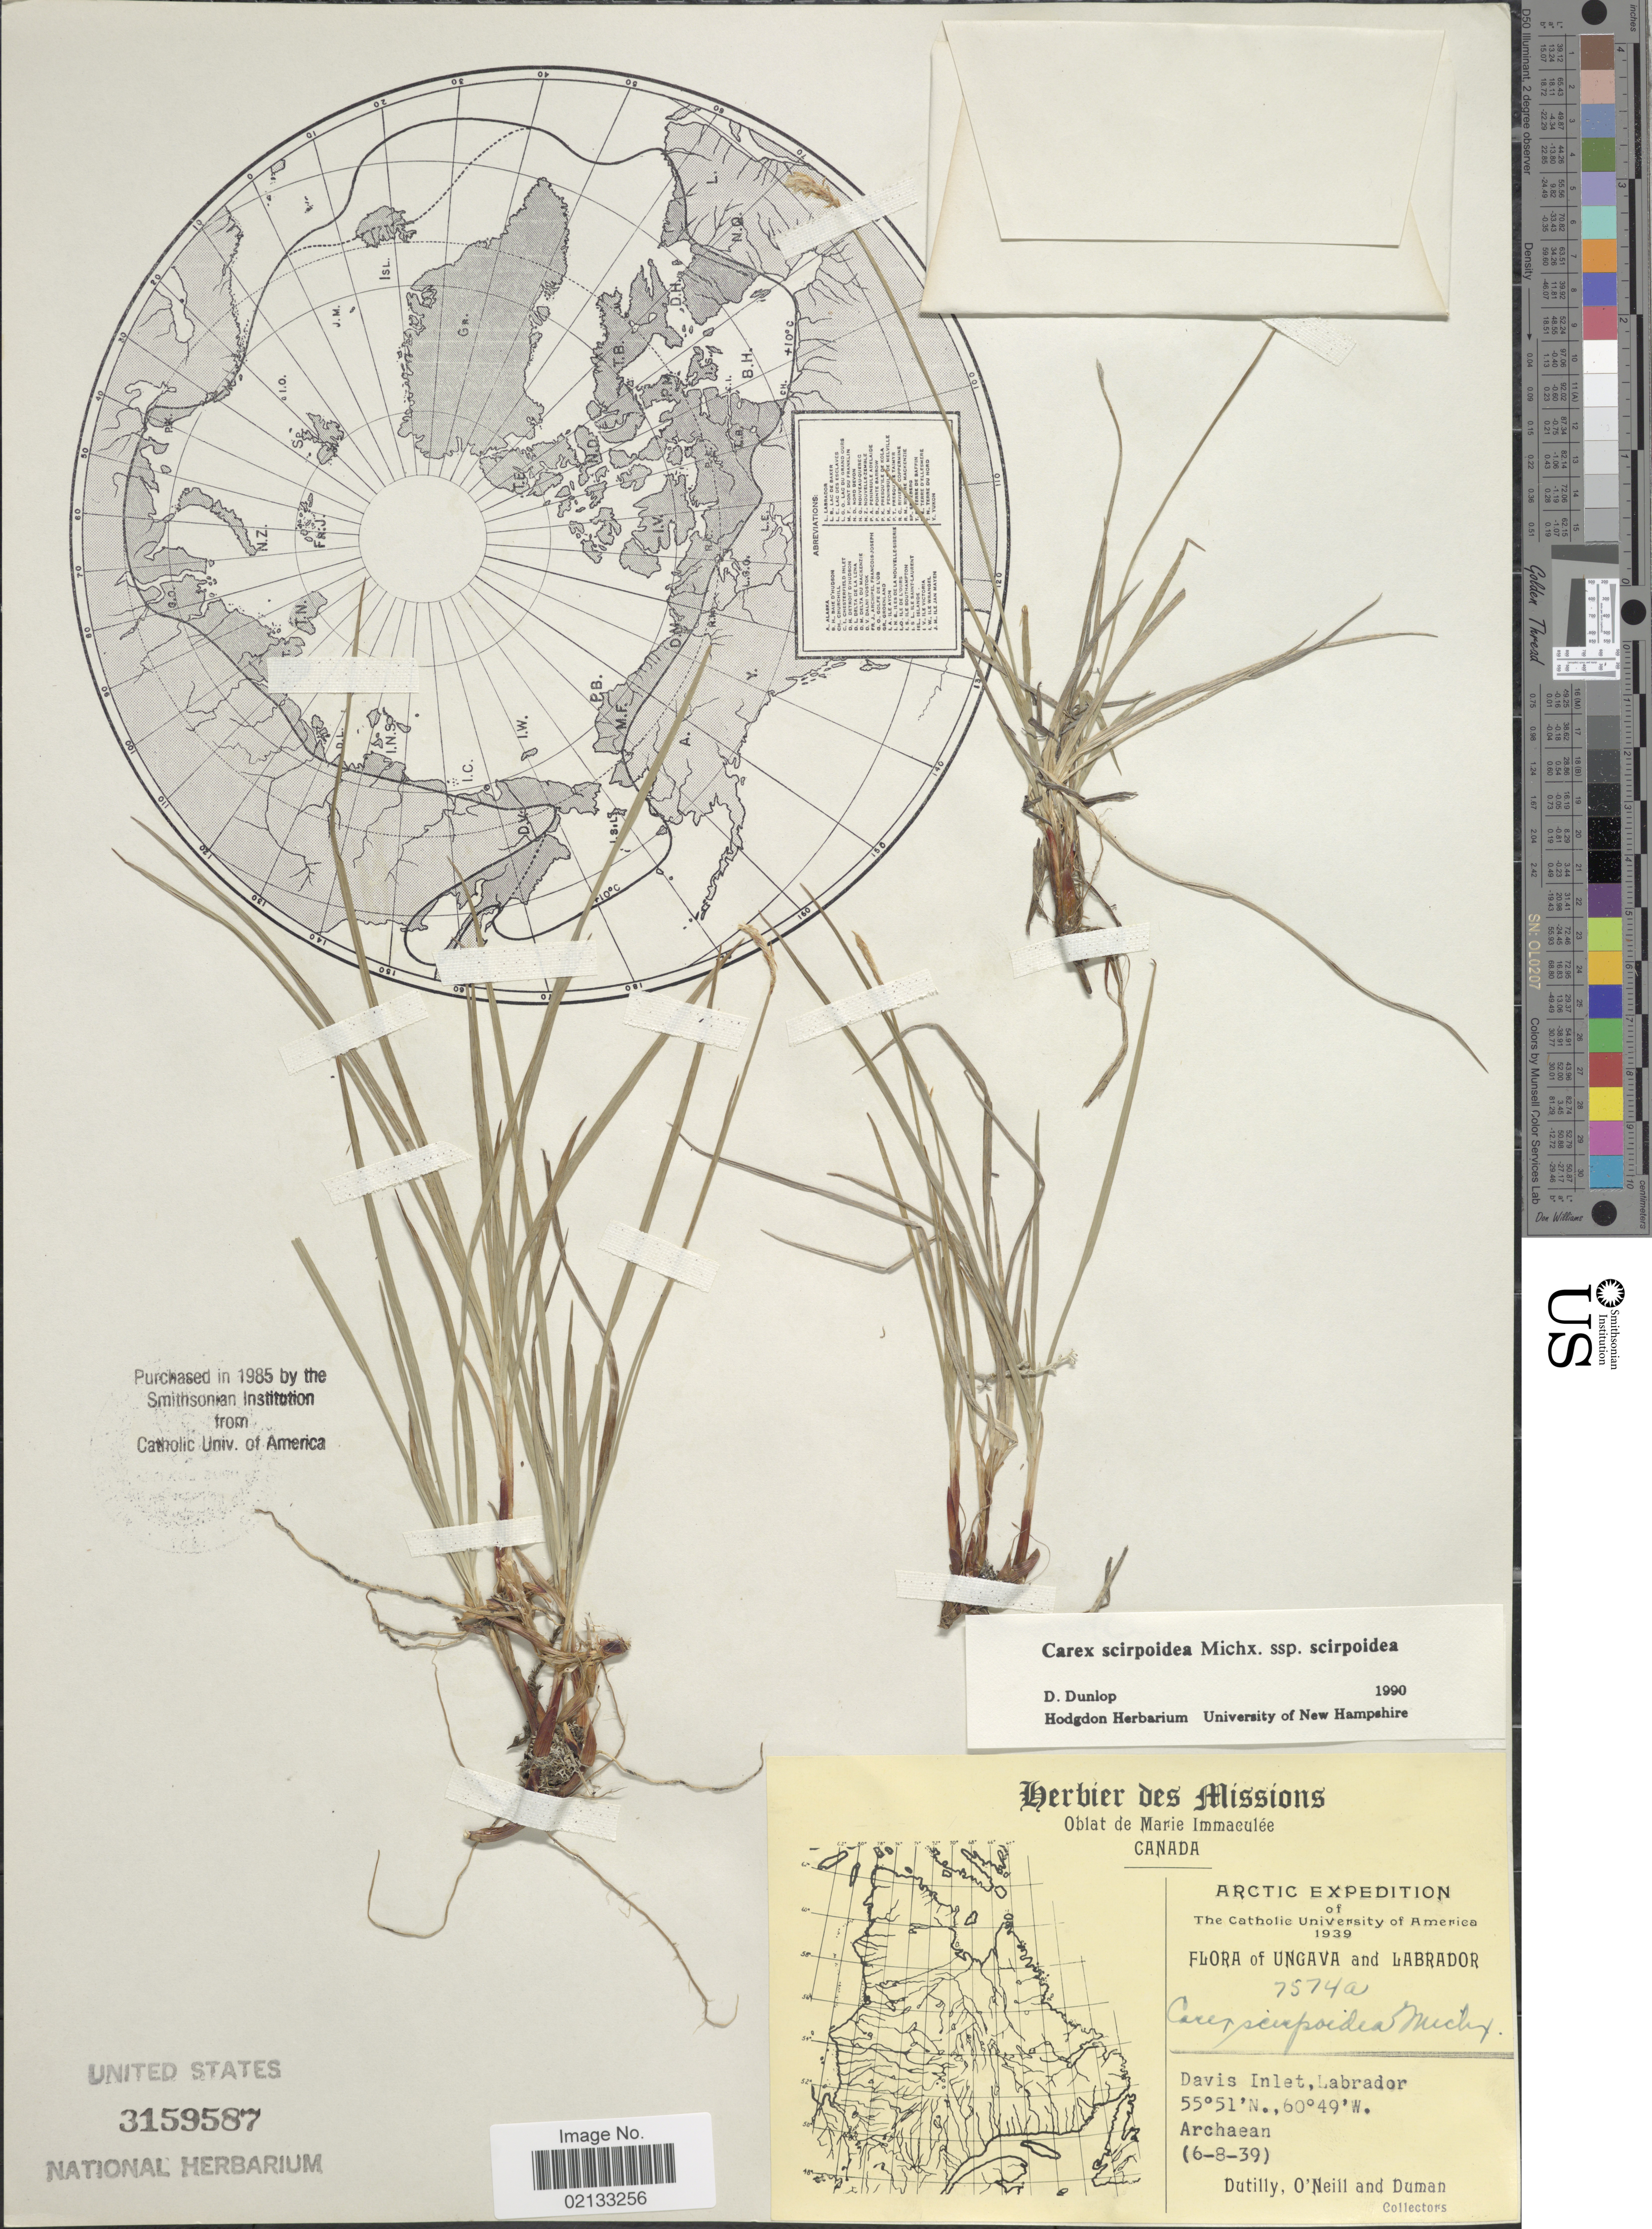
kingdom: Plantae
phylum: Tracheophyta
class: Liliopsida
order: Poales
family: Cyperaceae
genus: Carex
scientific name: Carex scirpoidea subsp. scirpoidea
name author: Michx.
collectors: -. Dutilly, O' Neill & -. Duman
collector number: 7574a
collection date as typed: Transcribed d/m/y: 6/8/39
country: Canada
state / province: Newfoundland and Labrador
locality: Arctic, Ungava and Labrador, Davis Inlet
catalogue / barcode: US 3159587